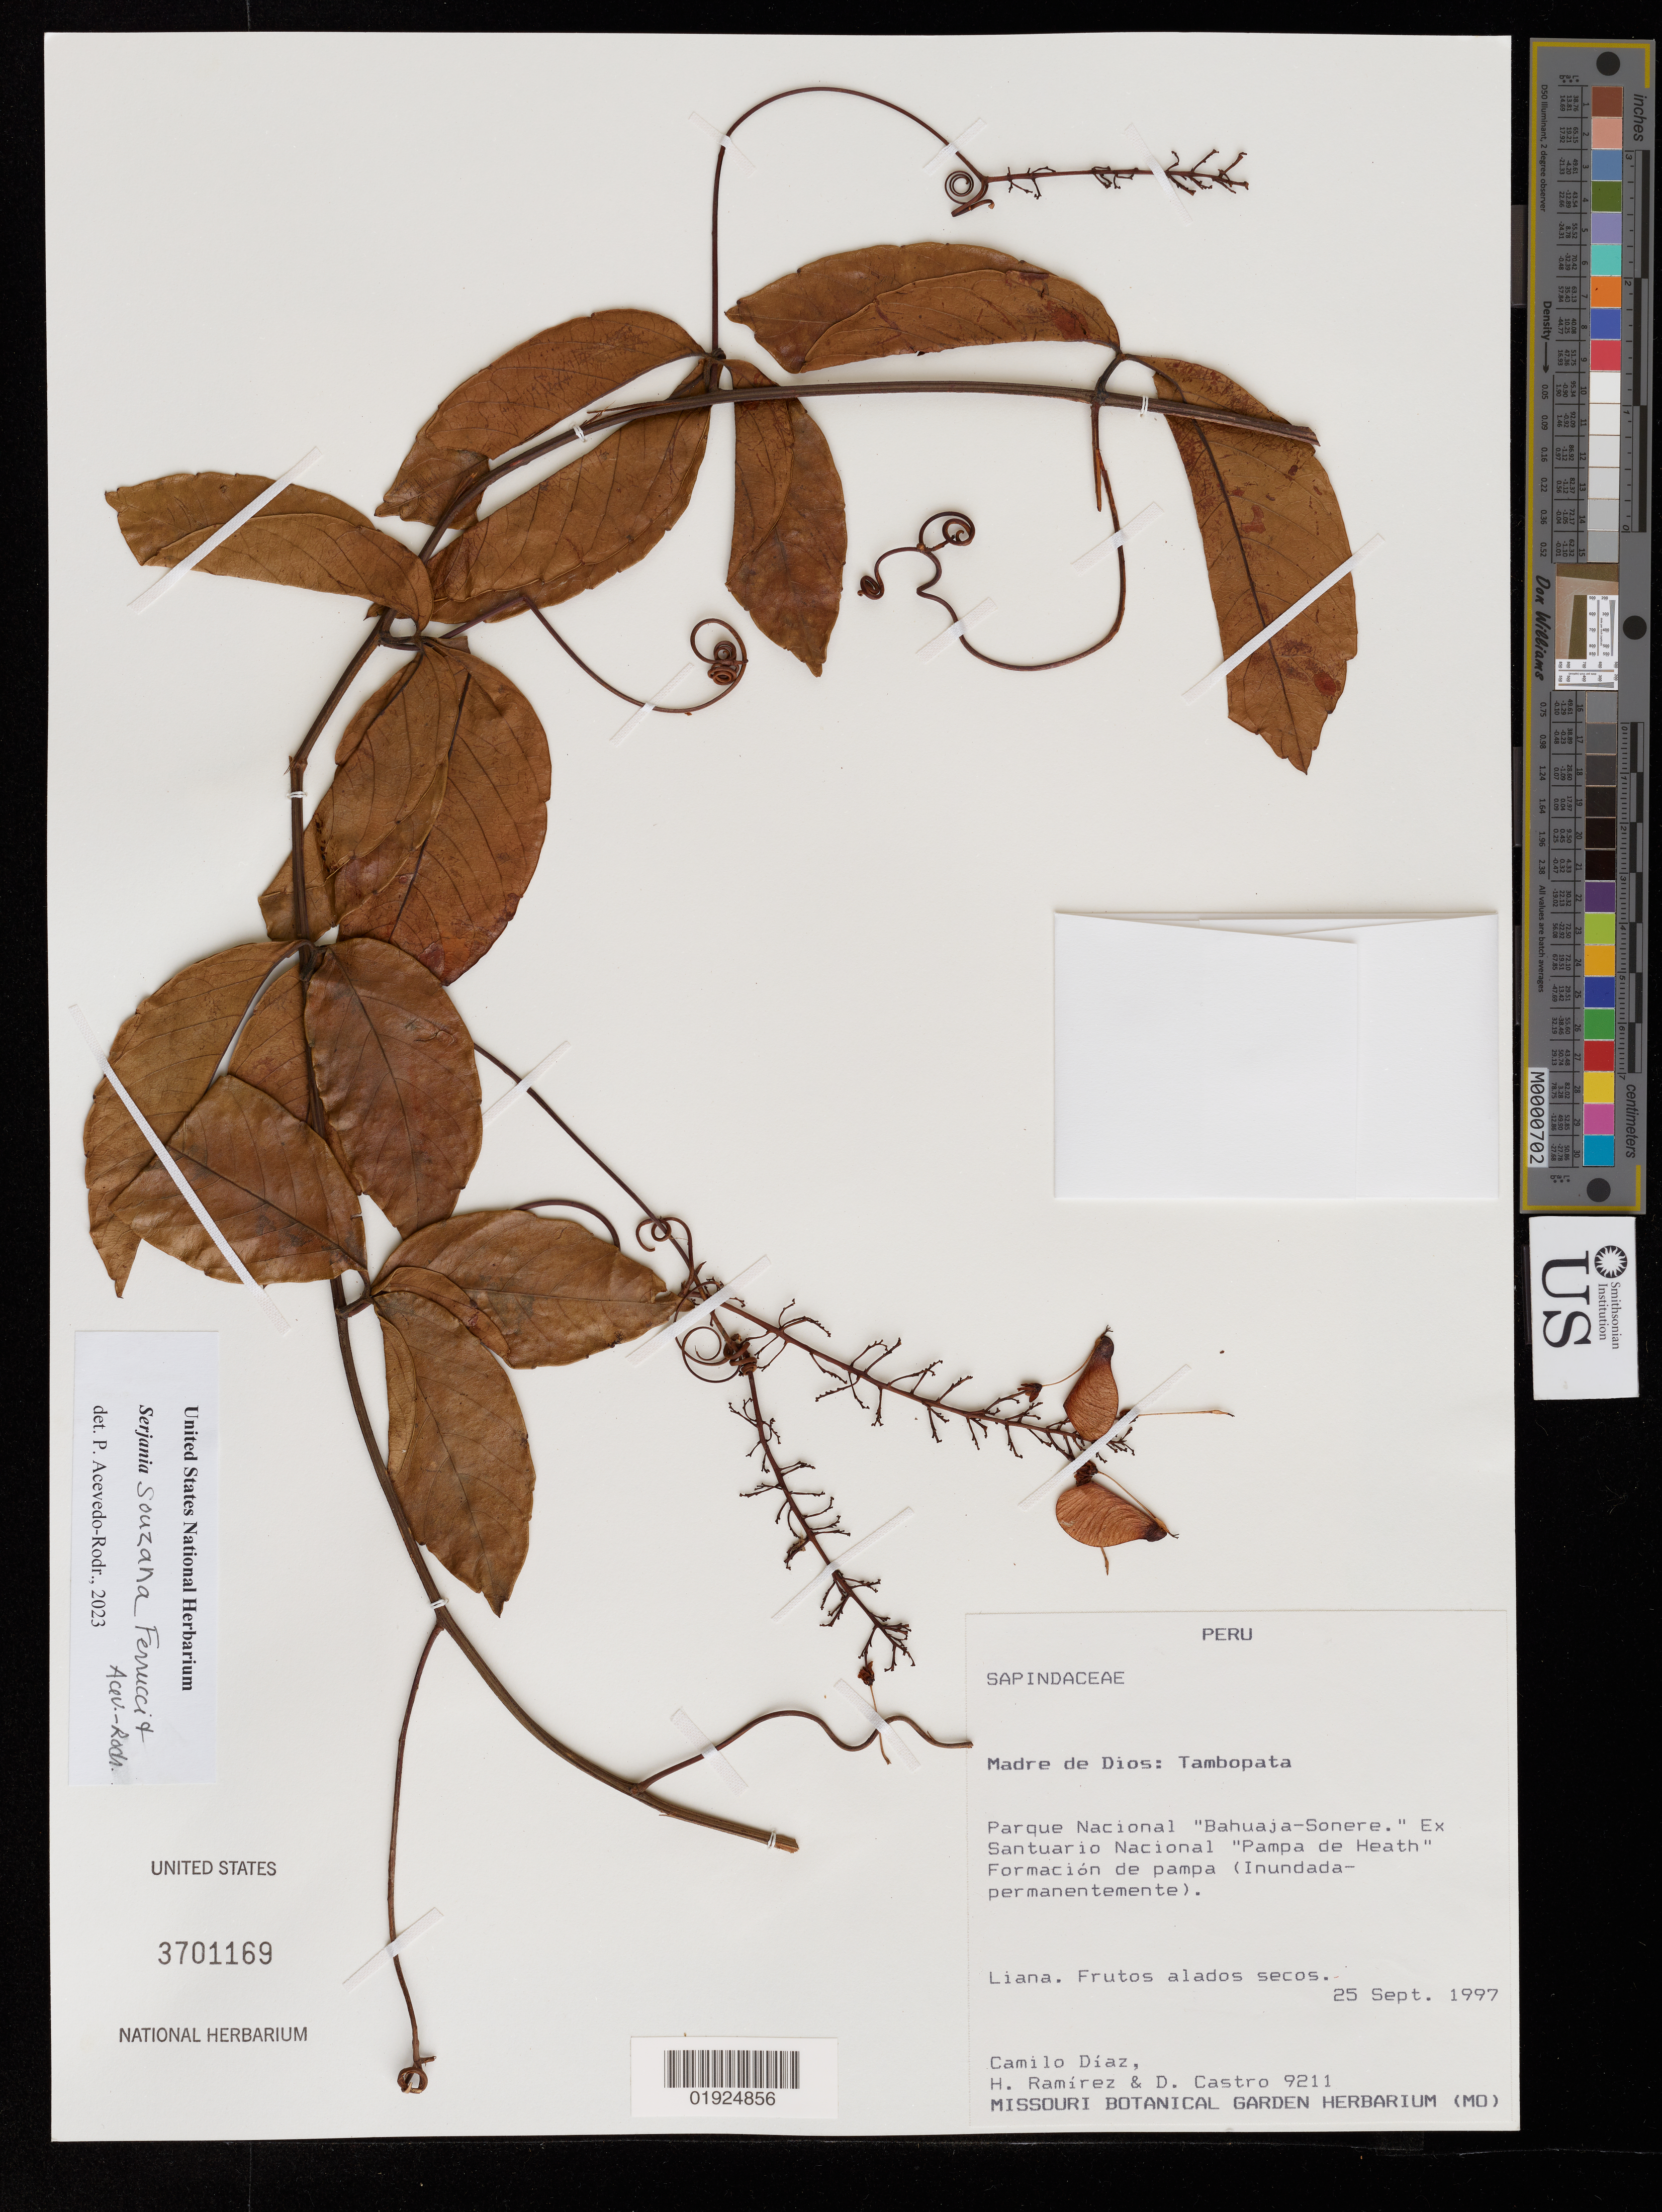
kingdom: Plantae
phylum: Tracheophyta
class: Magnoliopsida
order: Sapindales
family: Sapindaceae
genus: Serjania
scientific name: Serjania souzana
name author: Ferrucci & Acev.-Rodr.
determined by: Acevedo-Rodriguez, P., (US), Smithsonian Institution - National Museum of Natural History (UNITED STATES)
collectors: C. Díaz S., H. Ramírez & D. Castro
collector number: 9211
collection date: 1997-09-25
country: Peru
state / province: Madre de Dios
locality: Tambopata. Parque Nacional "Bahuaja-Sonere". Ex Santuario Nacional "Pampas del Heath" Formación de pampa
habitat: Inundada-permanentemente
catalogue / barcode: US 3701169